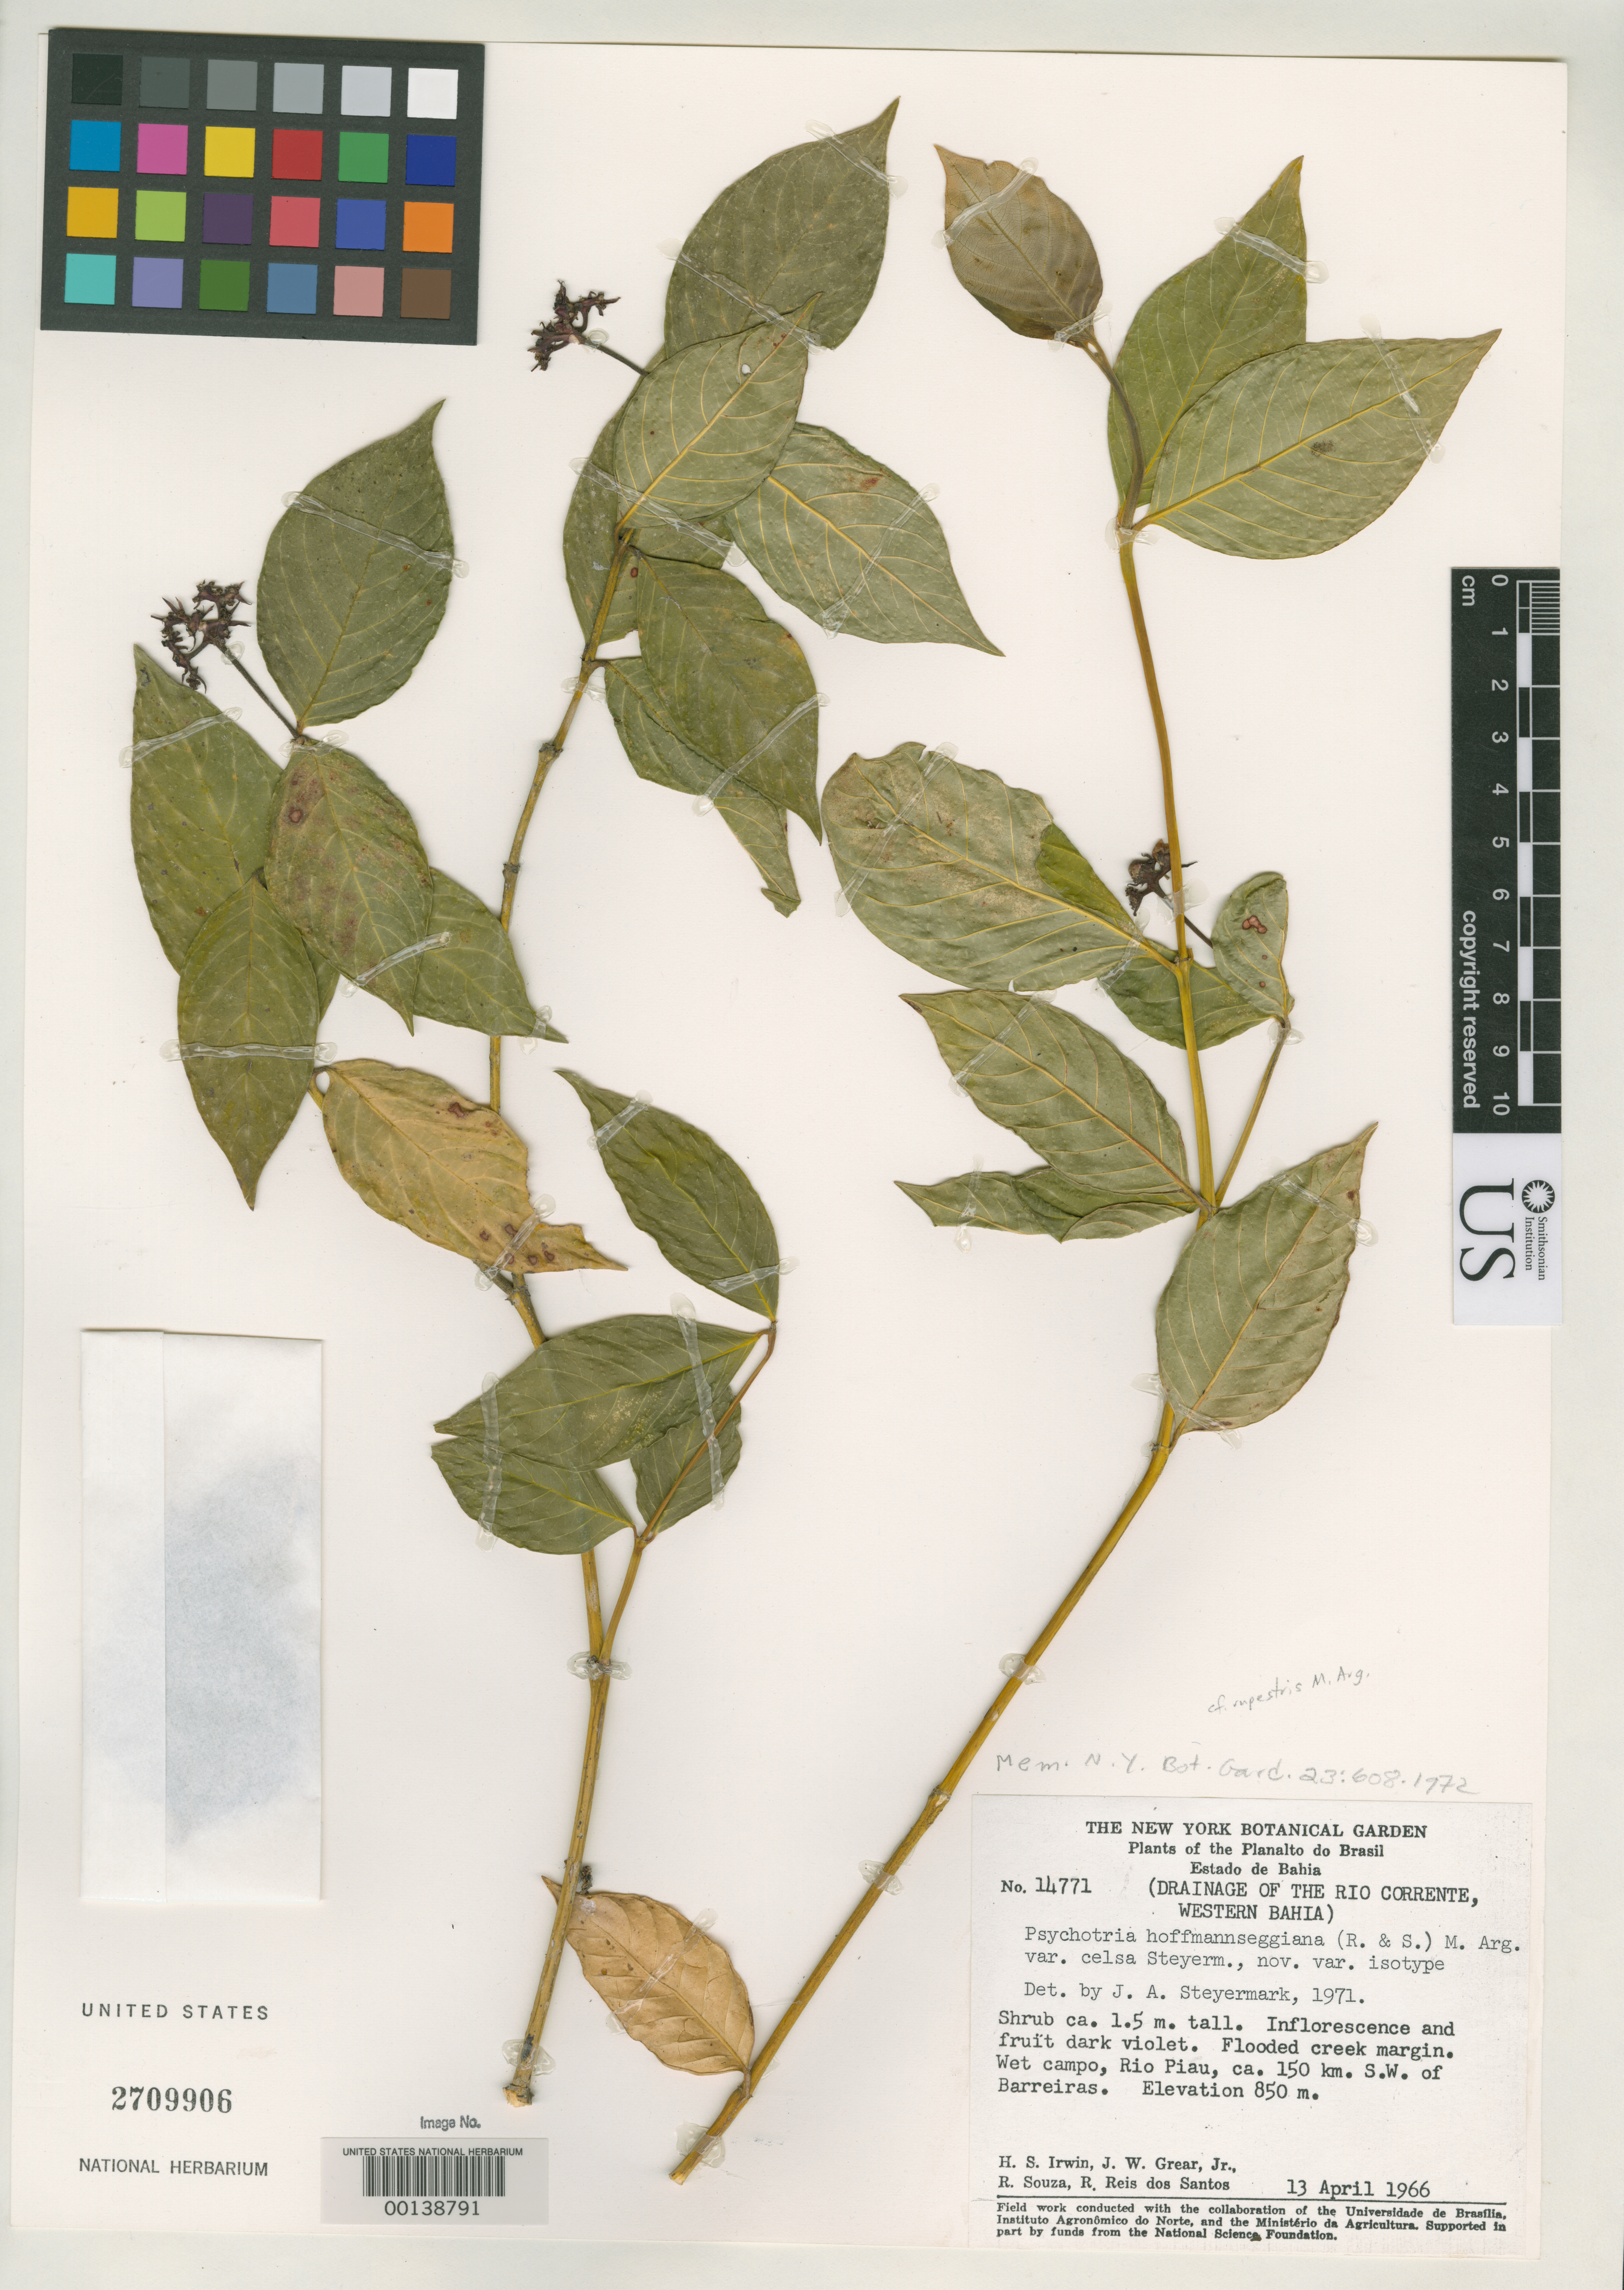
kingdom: Plantae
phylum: Tracheophyta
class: Magnoliopsida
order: Gentianales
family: Rubiaceae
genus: Psychotria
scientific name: Psychotria hoffmannseggiana var. celsa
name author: Steyerm.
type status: Isotype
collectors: H. Irwin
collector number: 14771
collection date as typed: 13 Apr 1966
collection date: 1966-04-13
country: Brazil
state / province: Bahia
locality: Rio Piau, 150 km. SW of Barreiras.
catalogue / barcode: US 2709906